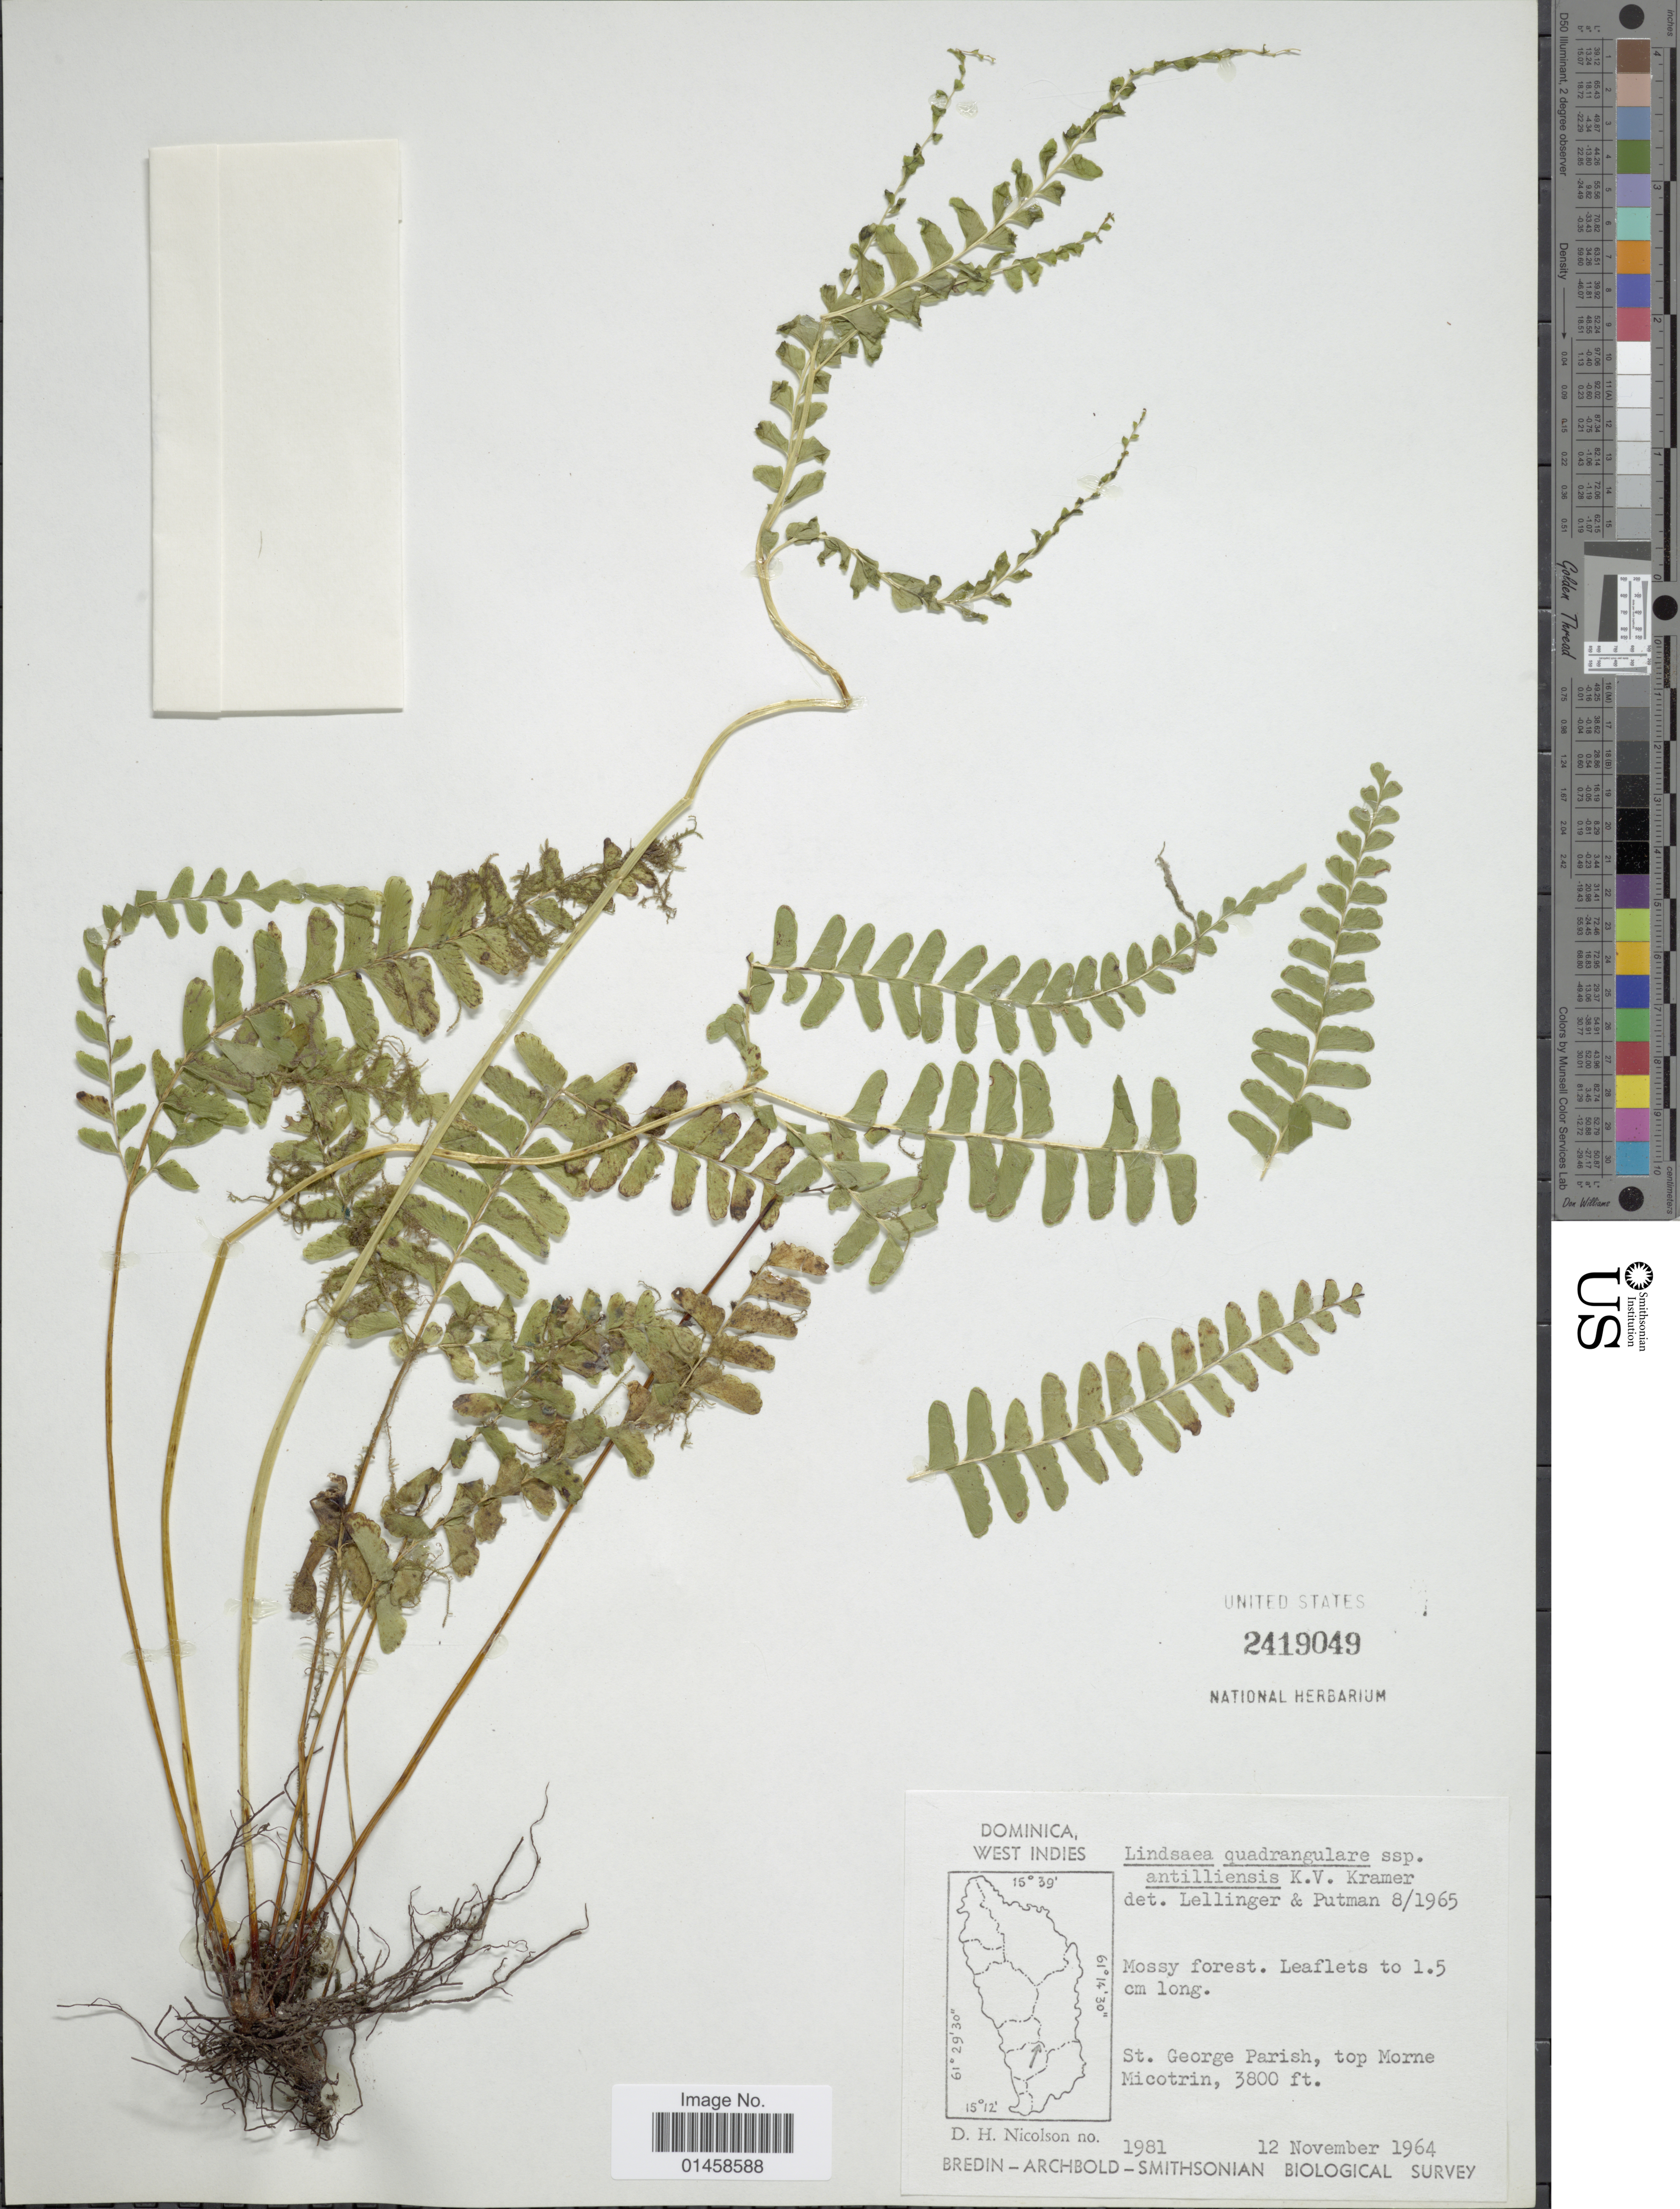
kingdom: Plantae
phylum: Tracheophyta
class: Polypodiopsida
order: Polypodiales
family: Lindsaeaceae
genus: Lindsaea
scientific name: Lindsaea quadrangularis subsp. antillensis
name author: K.U. Kramer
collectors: D. H. Nicolson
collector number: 1981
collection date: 1964-11-12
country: Dominica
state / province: St. George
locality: St. George Parish, top Morne Micotrin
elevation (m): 1158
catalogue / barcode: US 2419049